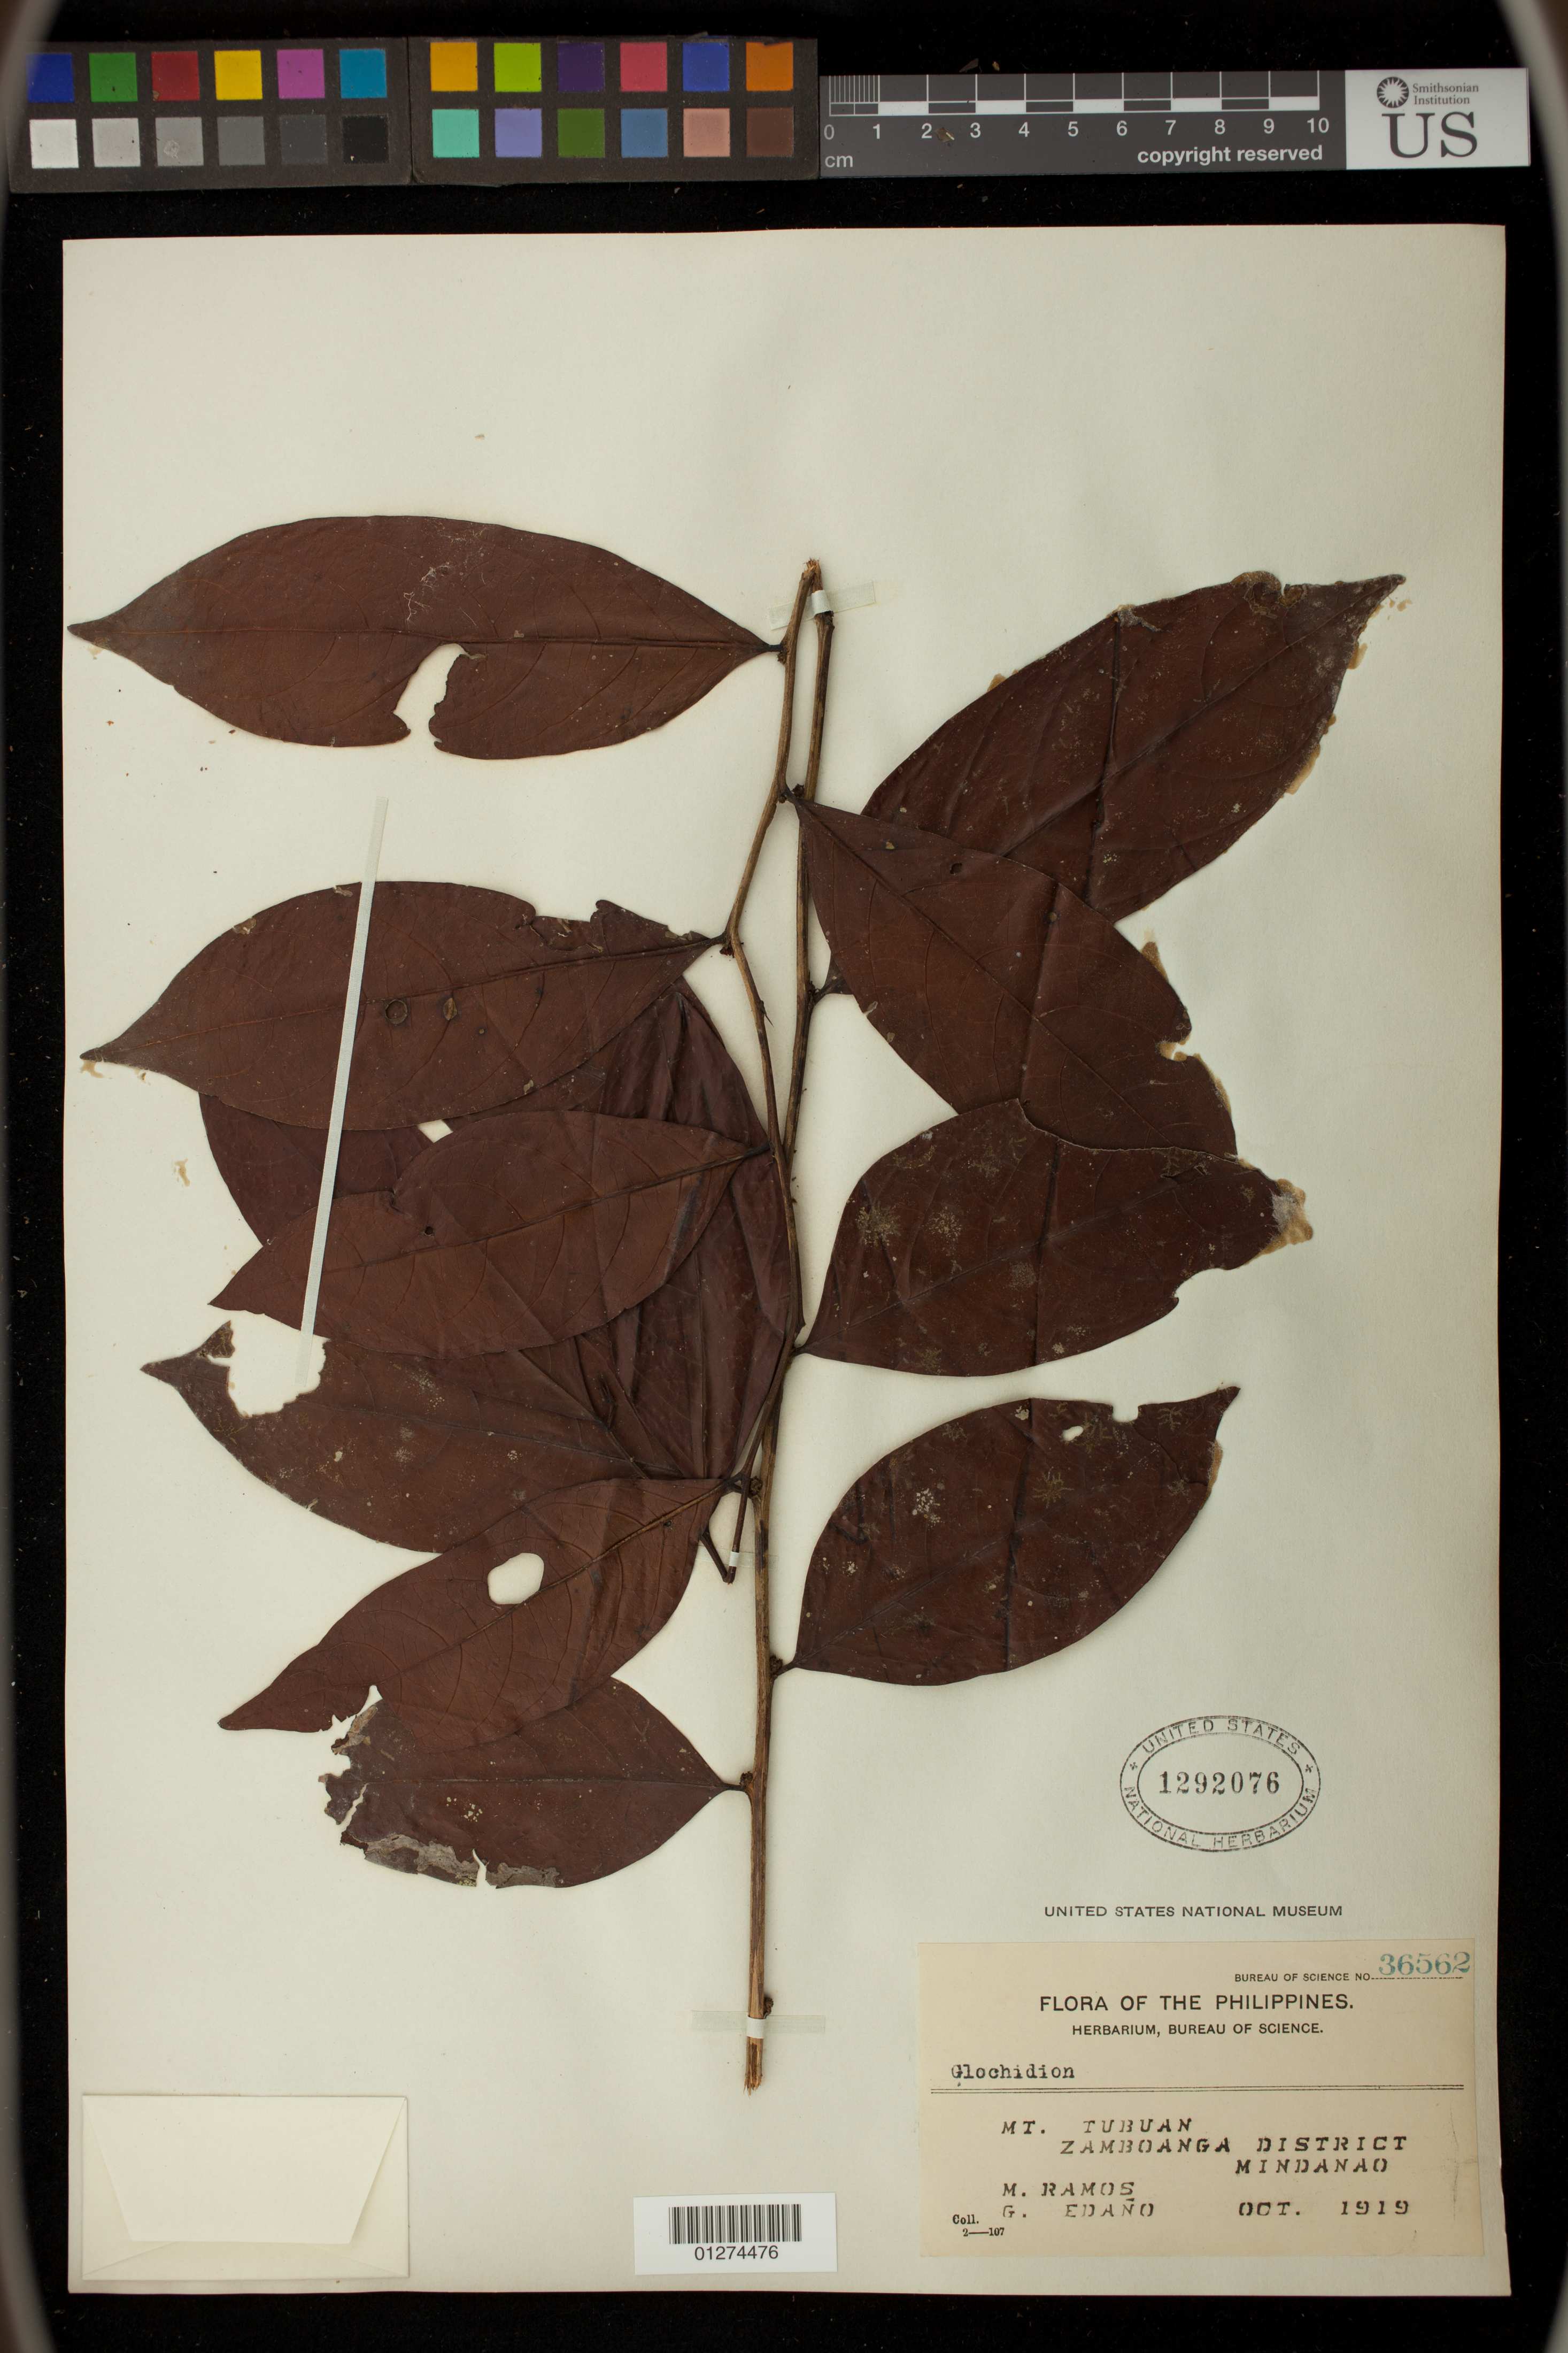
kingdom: Plantae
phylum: Tracheophyta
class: Magnoliopsida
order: Malpighiales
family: Phyllanthaceae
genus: Glochidion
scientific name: Glochidion sp.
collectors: M. Ramos & G. Edaño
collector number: Bur. Sci. 36562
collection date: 1919-10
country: Philippines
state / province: Muslim Mindanao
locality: Mt. Tubuan, Zamboanga District, Mindanao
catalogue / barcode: US 1292076